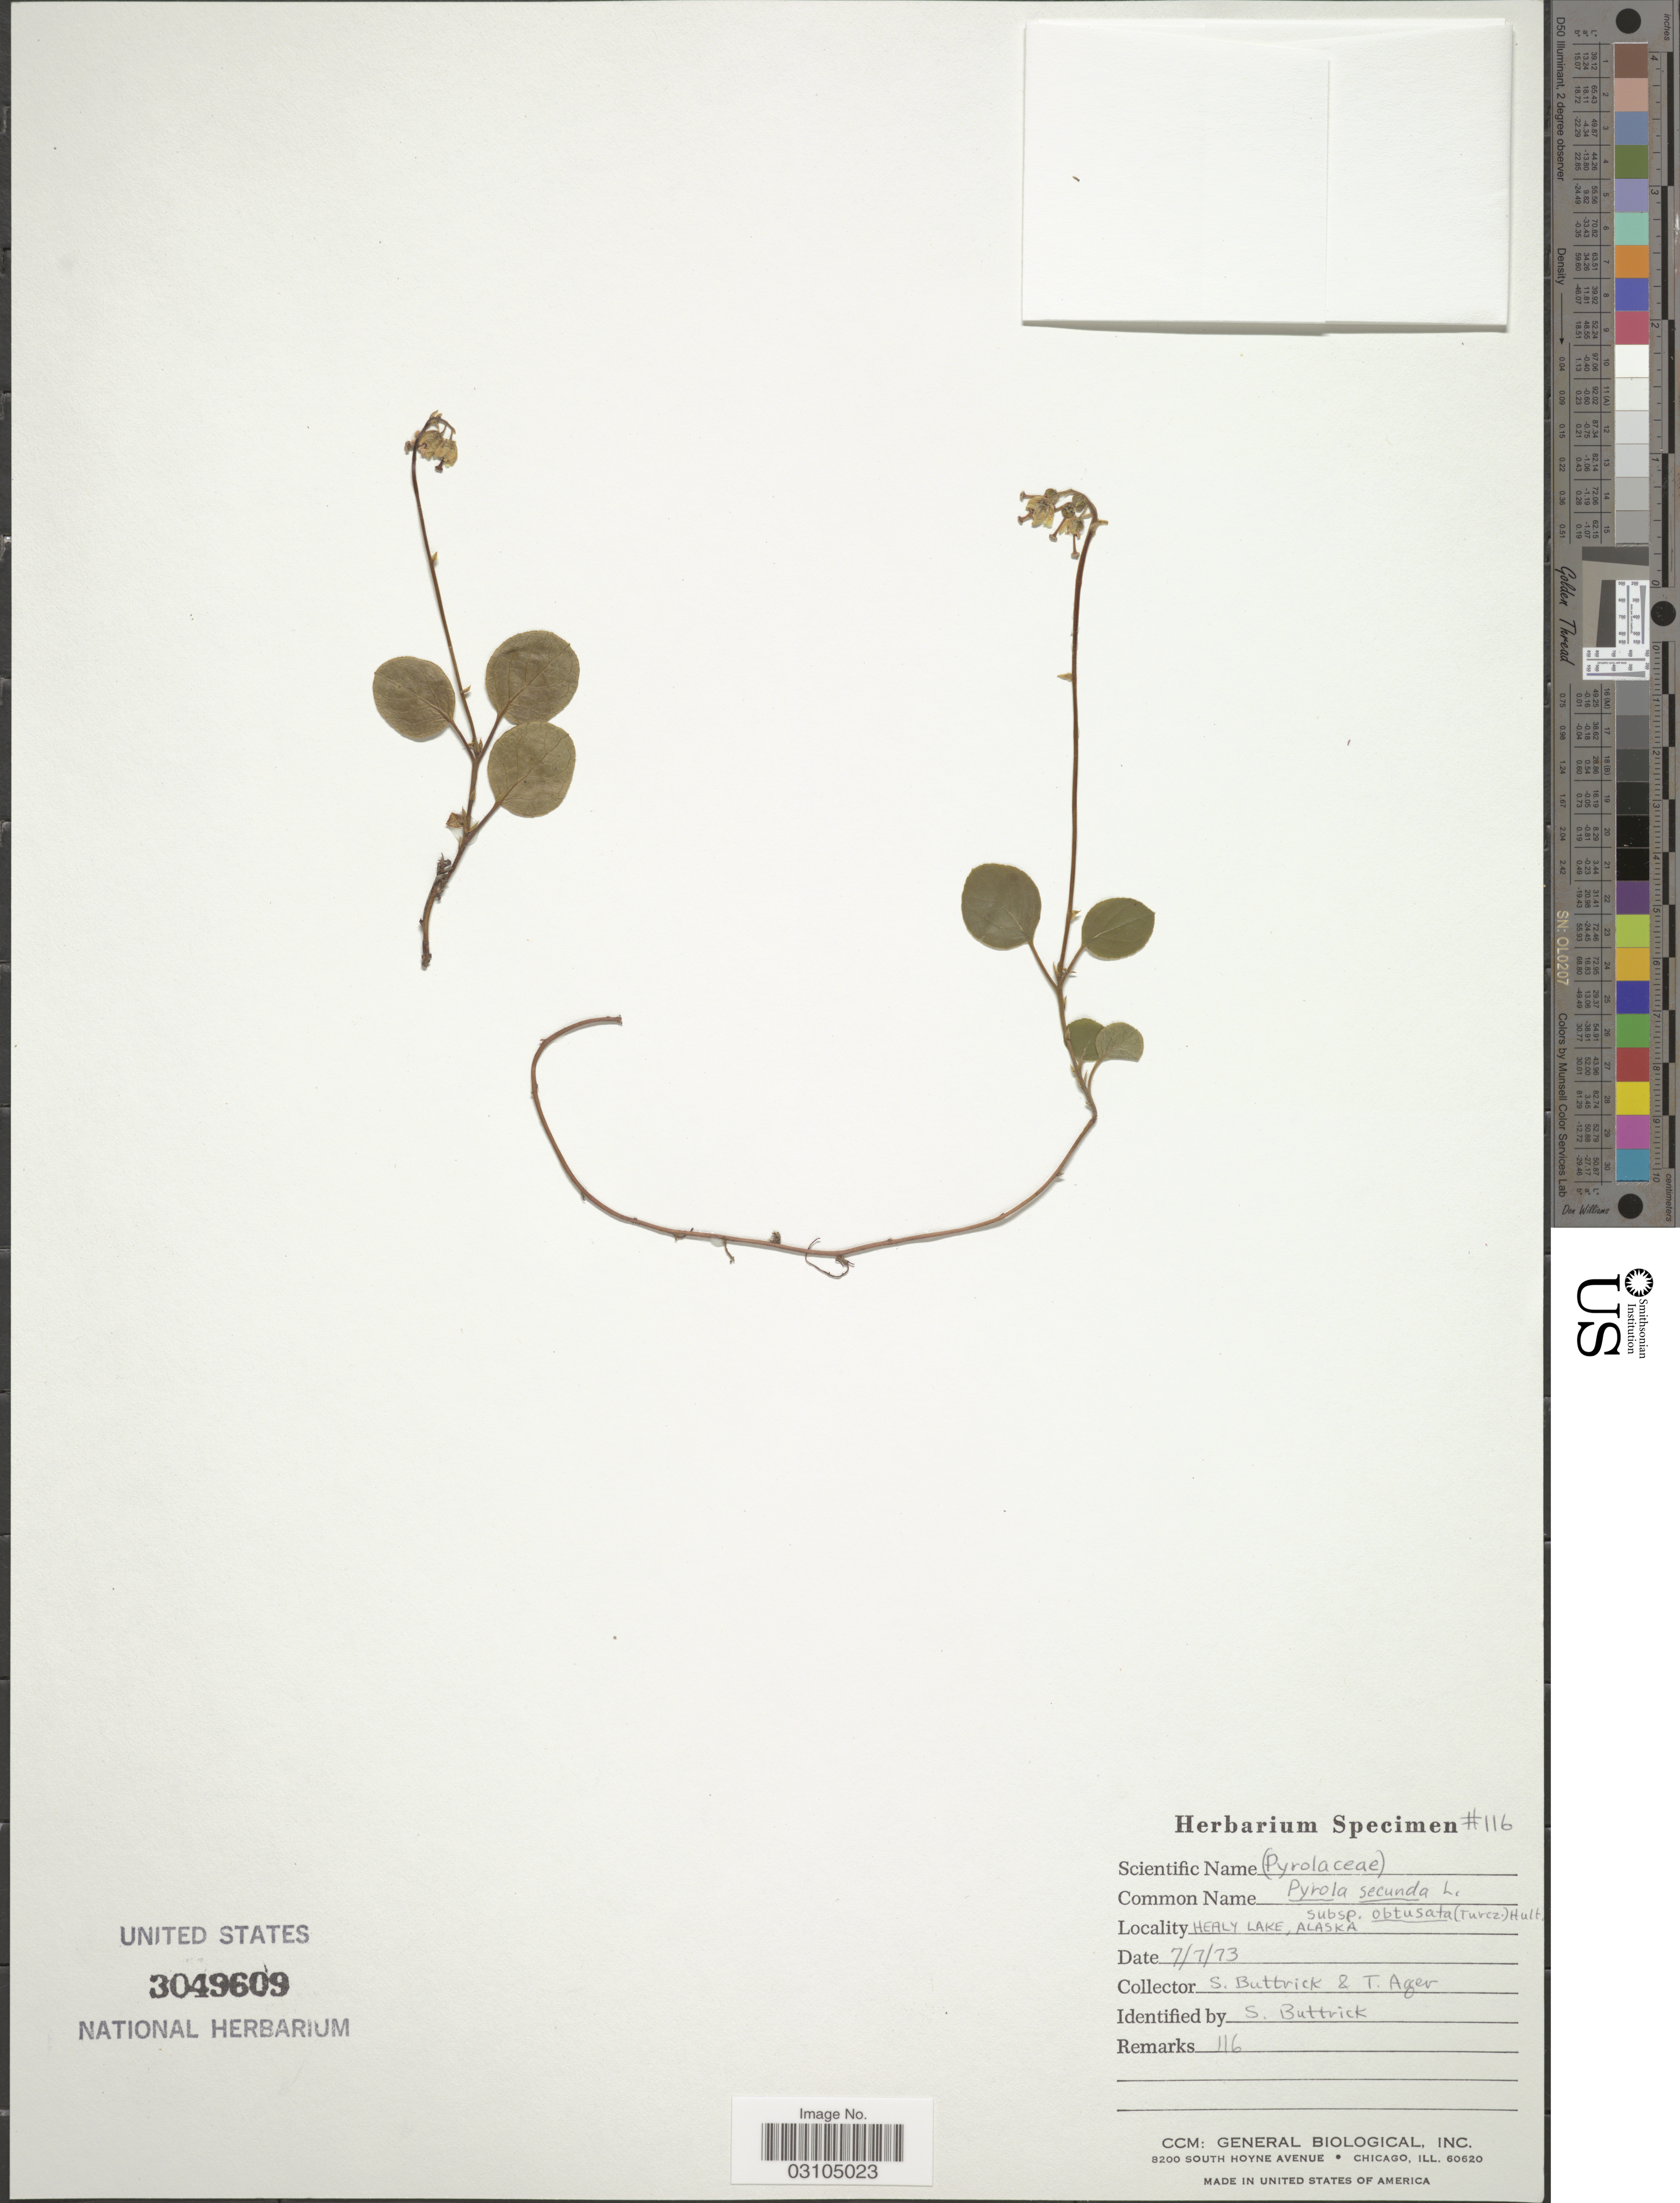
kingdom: Plantae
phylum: Tracheophyta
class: Magnoliopsida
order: Ericales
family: Ericaceae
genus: Orthilia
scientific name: Orthilia secunda var. obtusata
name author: (Turcz.) House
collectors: S. Buttrick & T. Ager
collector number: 116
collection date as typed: Transcribed d/m/y: 7/7/73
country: United States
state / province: Alaska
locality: Healy Lake.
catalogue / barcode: US 3049609